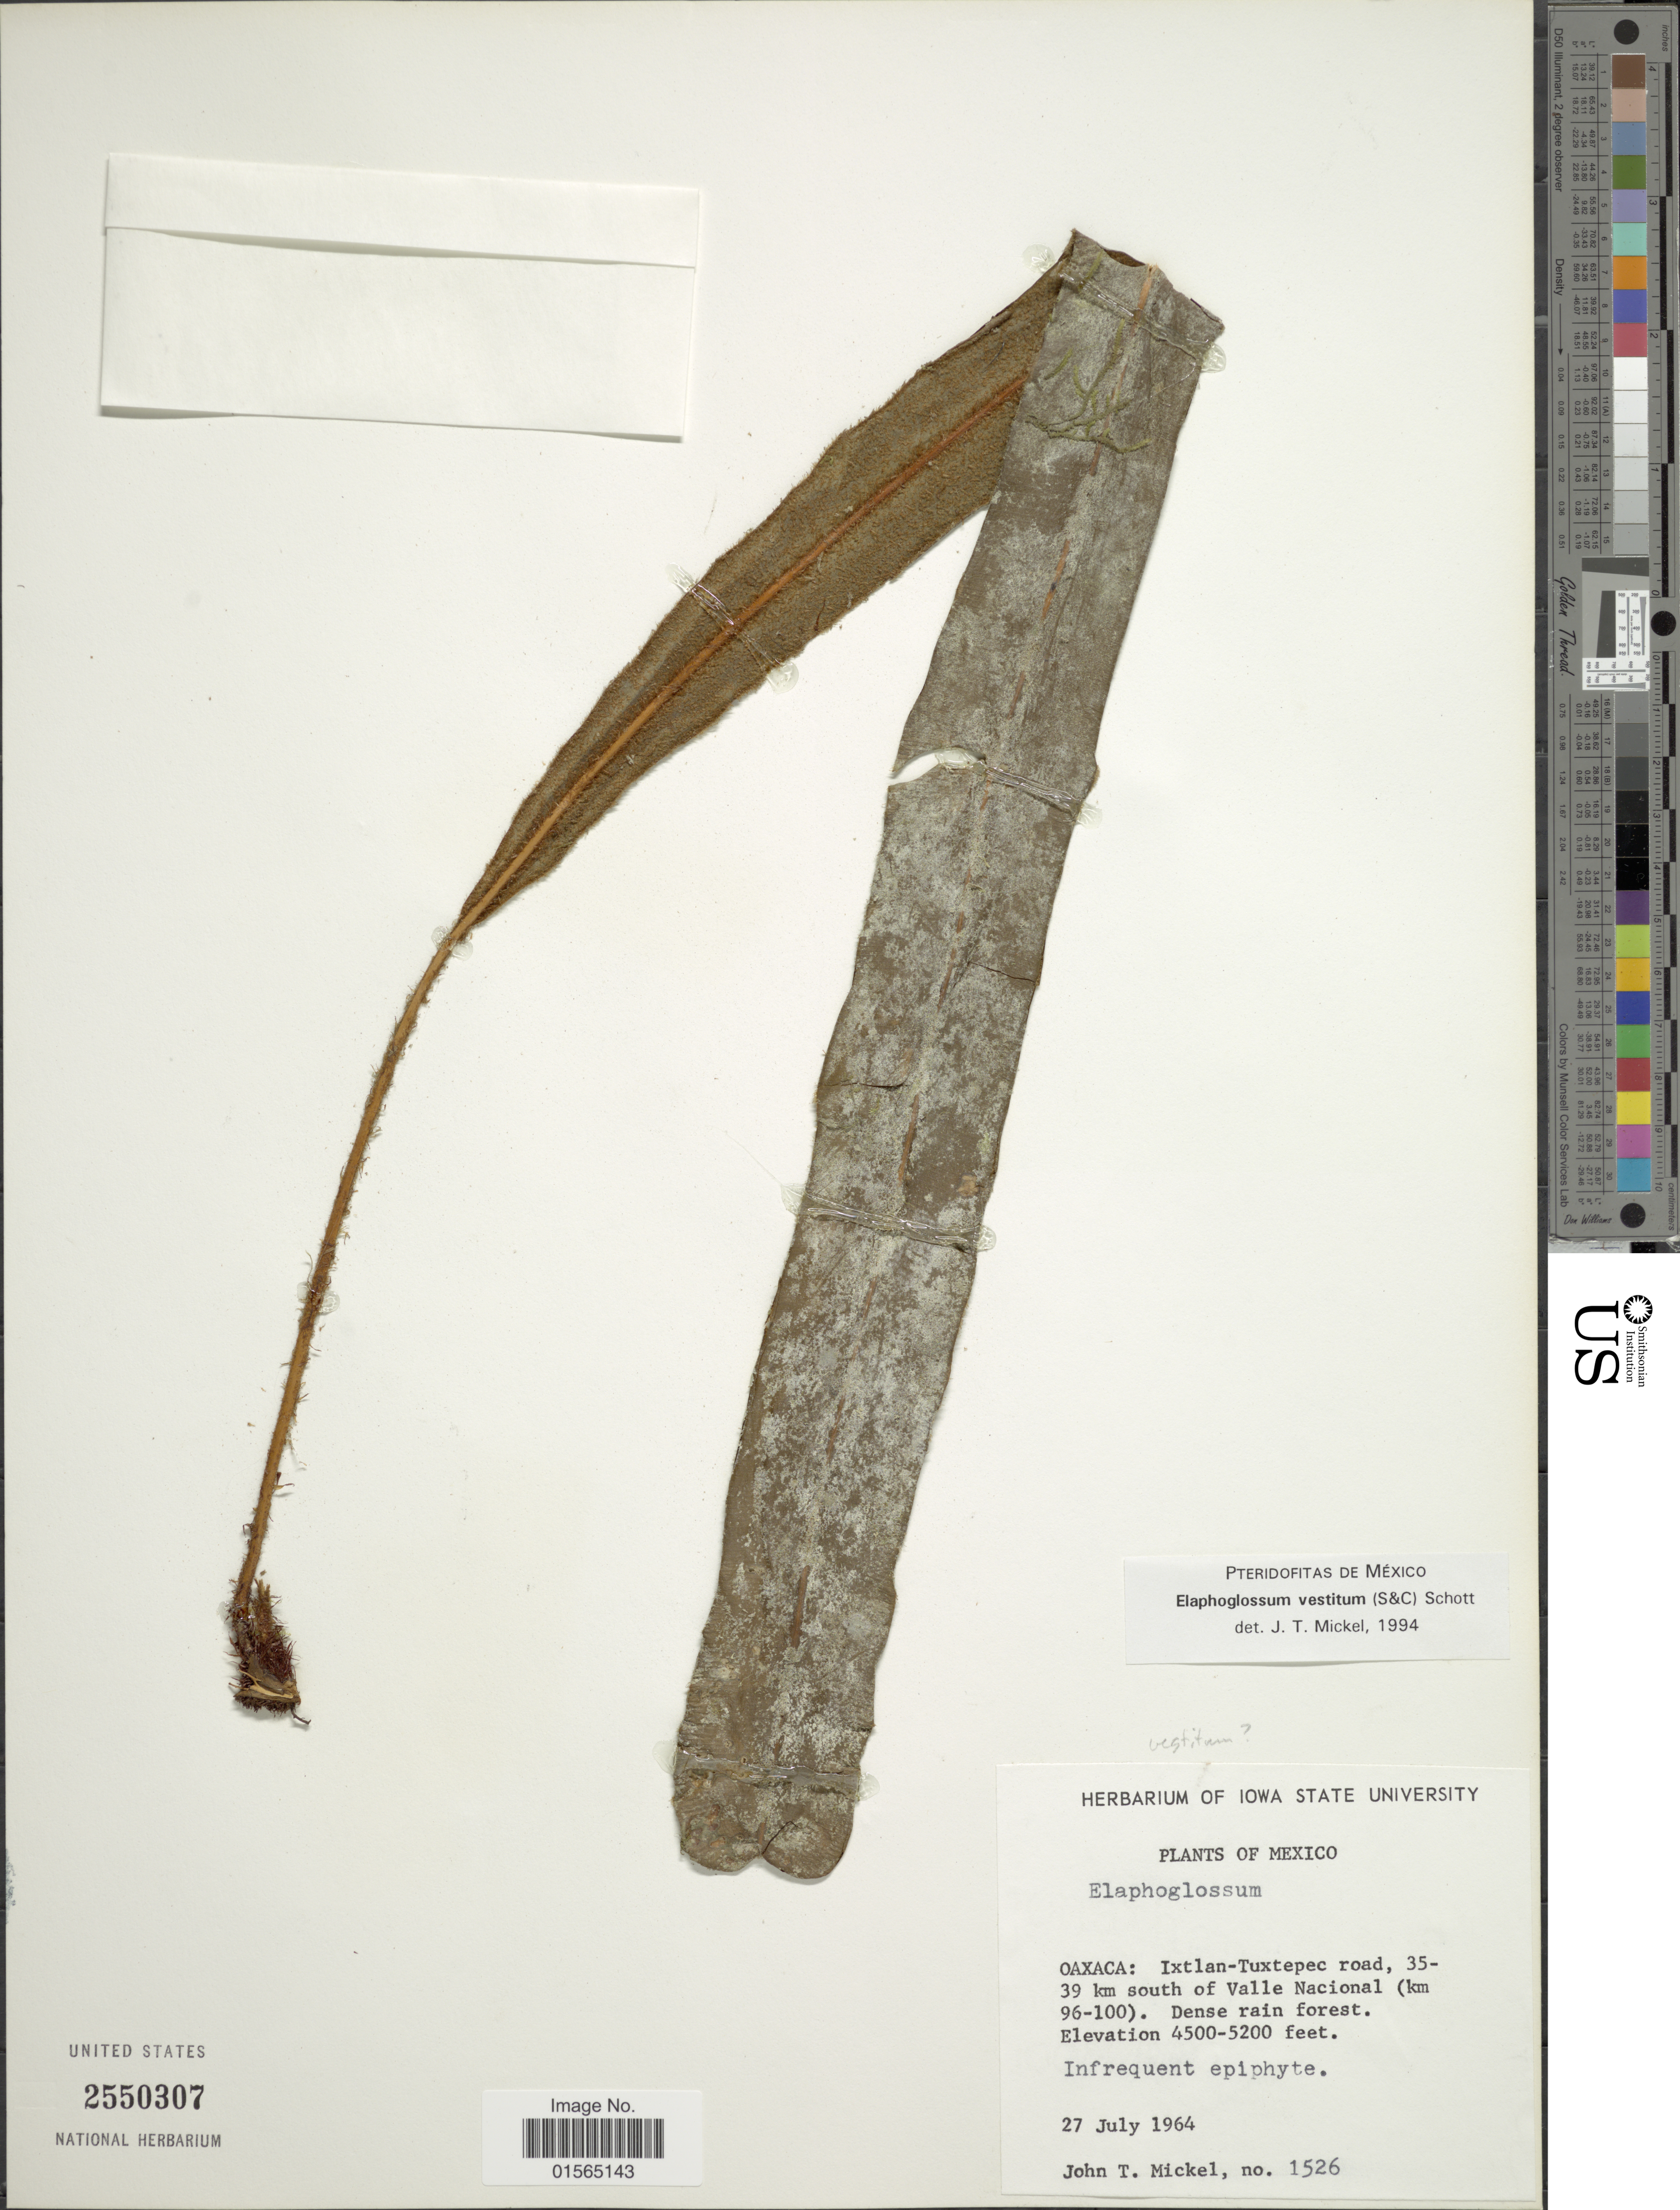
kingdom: Plantae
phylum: Tracheophyta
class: Polypodiopsida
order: Polypodiales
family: Dryopteridaceae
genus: Elaphoglossum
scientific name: Elaphoglossum vestitum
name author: (Schltdl. & Cham.) Schott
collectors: J. T. Mickel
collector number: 1526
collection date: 1964-07-27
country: Mexico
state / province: Oaxaca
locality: Ixtlan-Tuxtepec road, 35-39 km south of Valle Nacional (km 96-100). dense rain forest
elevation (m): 1372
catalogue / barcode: US 2550307